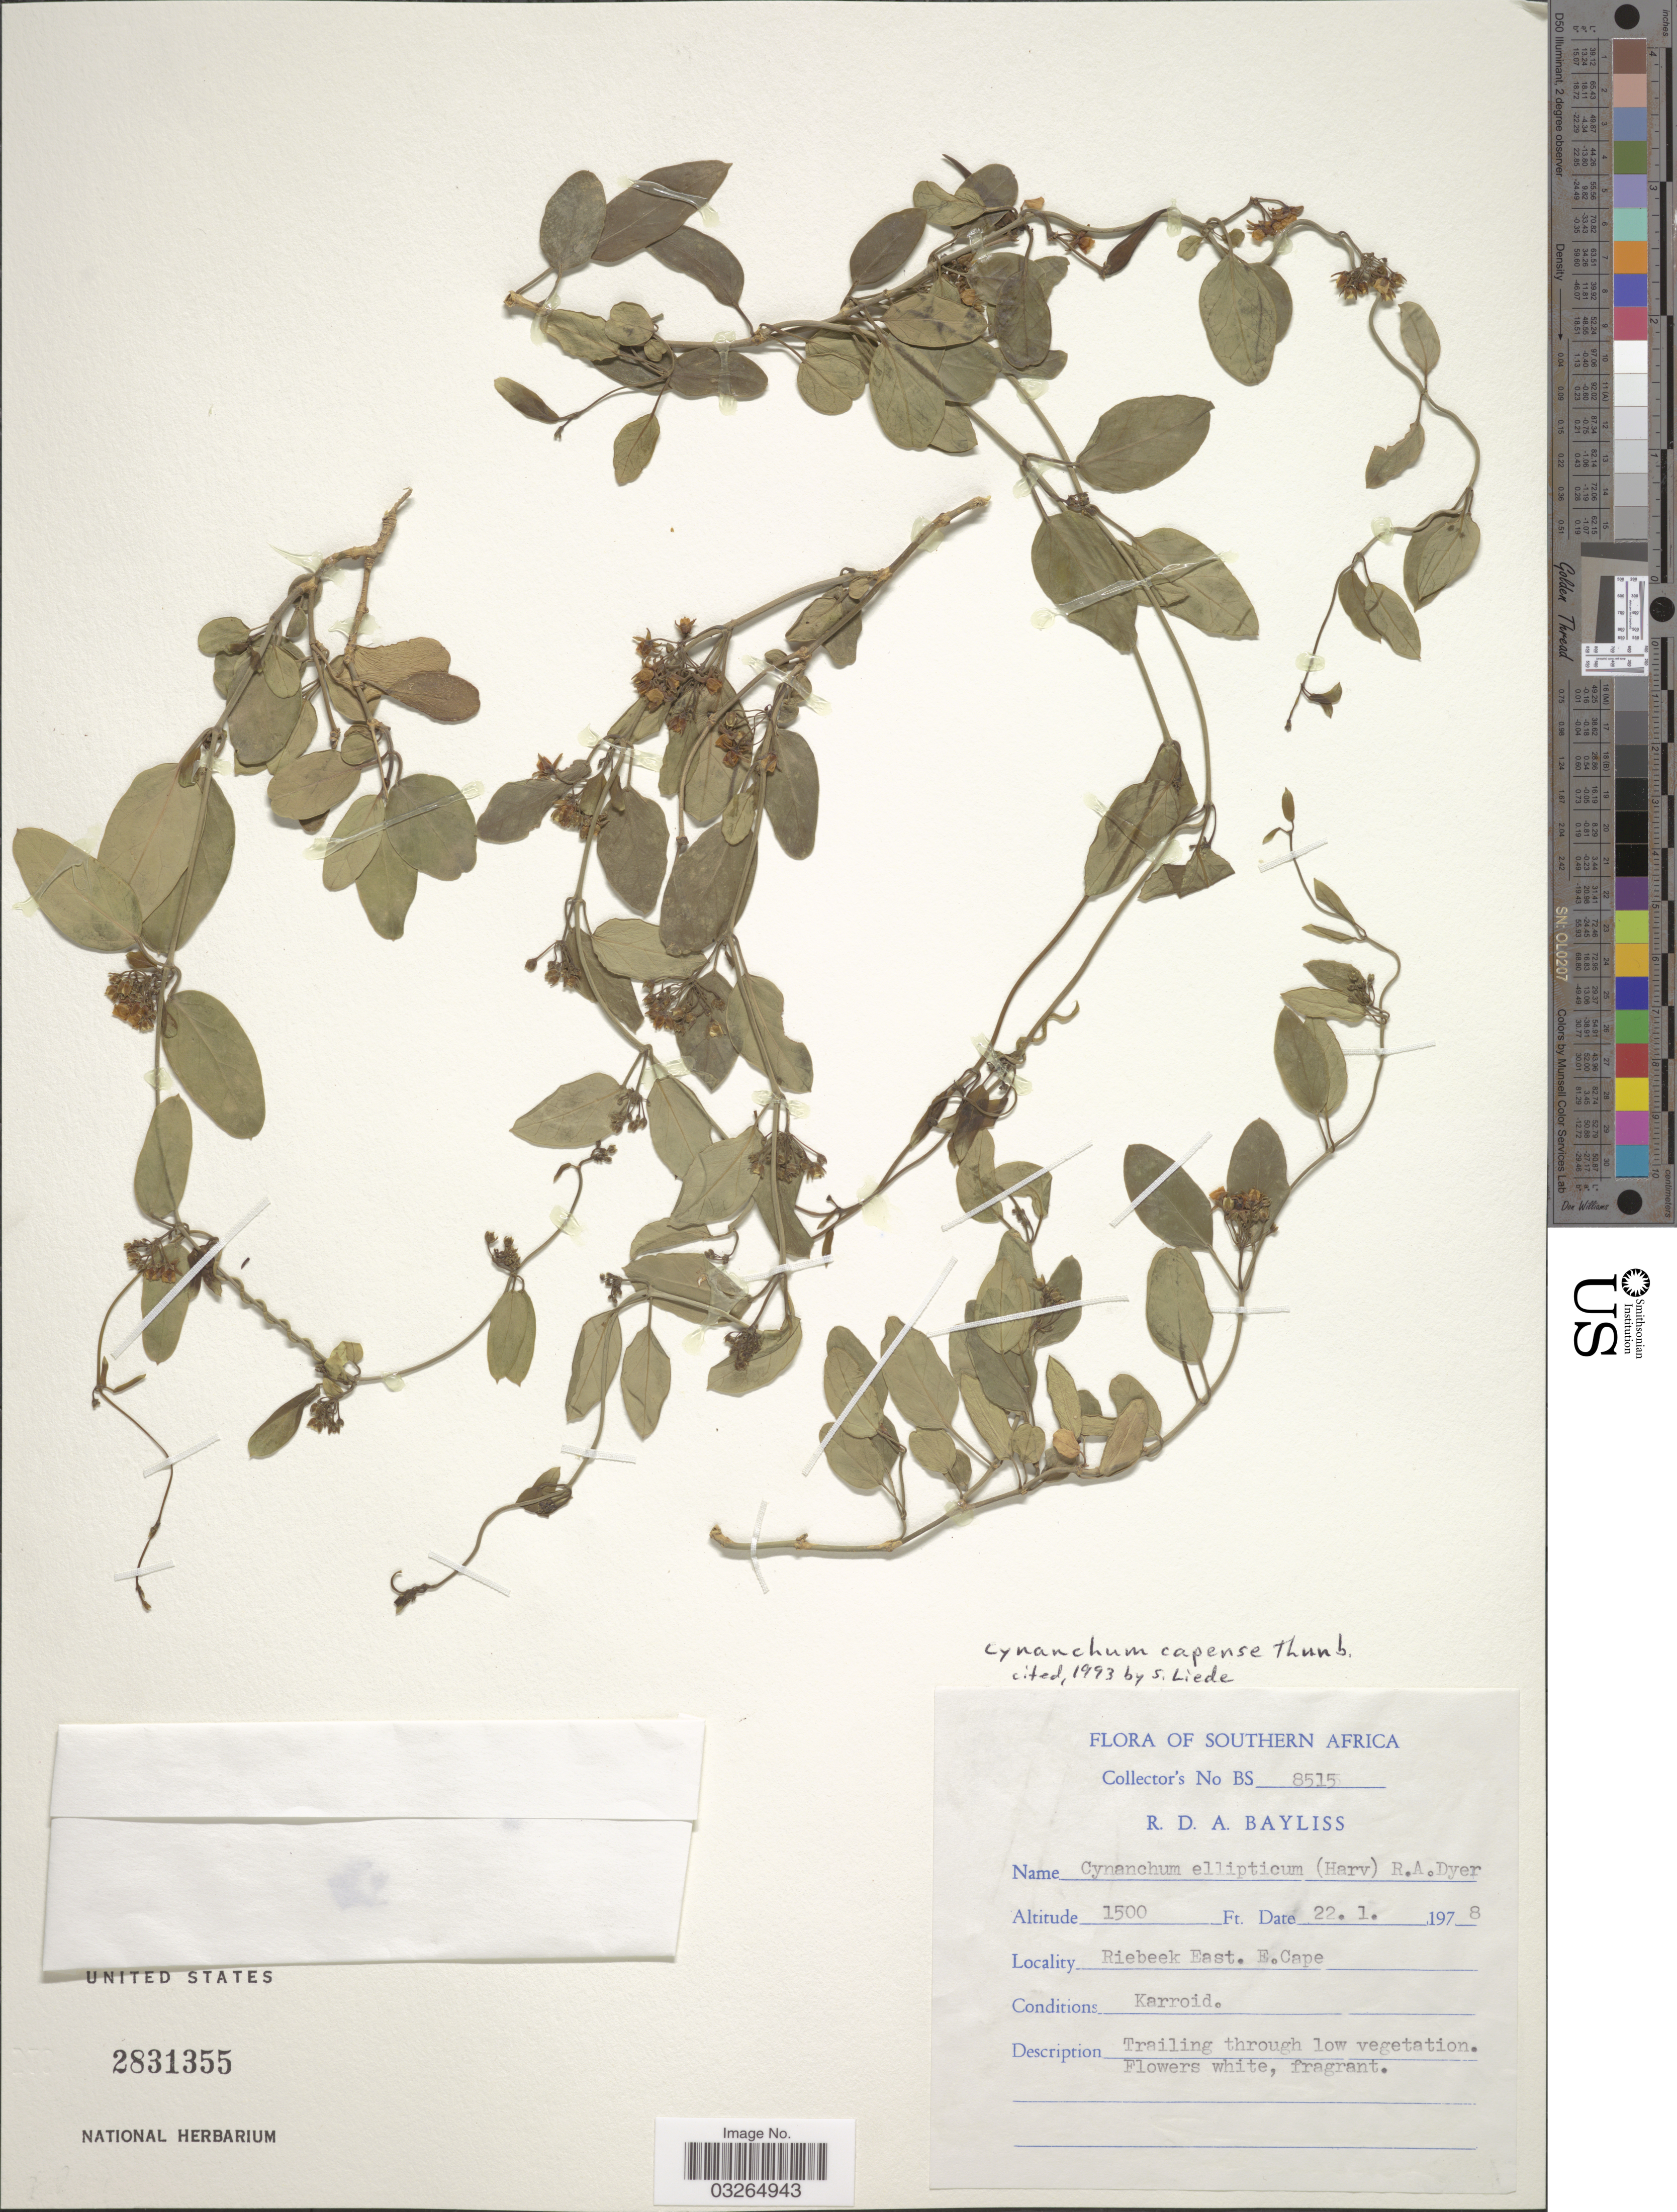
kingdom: Plantae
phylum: Tracheophyta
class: Magnoliopsida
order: Gentianales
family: Apocynaceae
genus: Cynanchum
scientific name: Cynanchum ellipticum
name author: (Harv.) R.A. Dyer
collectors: R. Bayliss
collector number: BS8515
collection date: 1978-01-22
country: South Africa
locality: Southern Africa. Ribeek East. E. Cape.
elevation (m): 457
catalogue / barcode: US 2831355